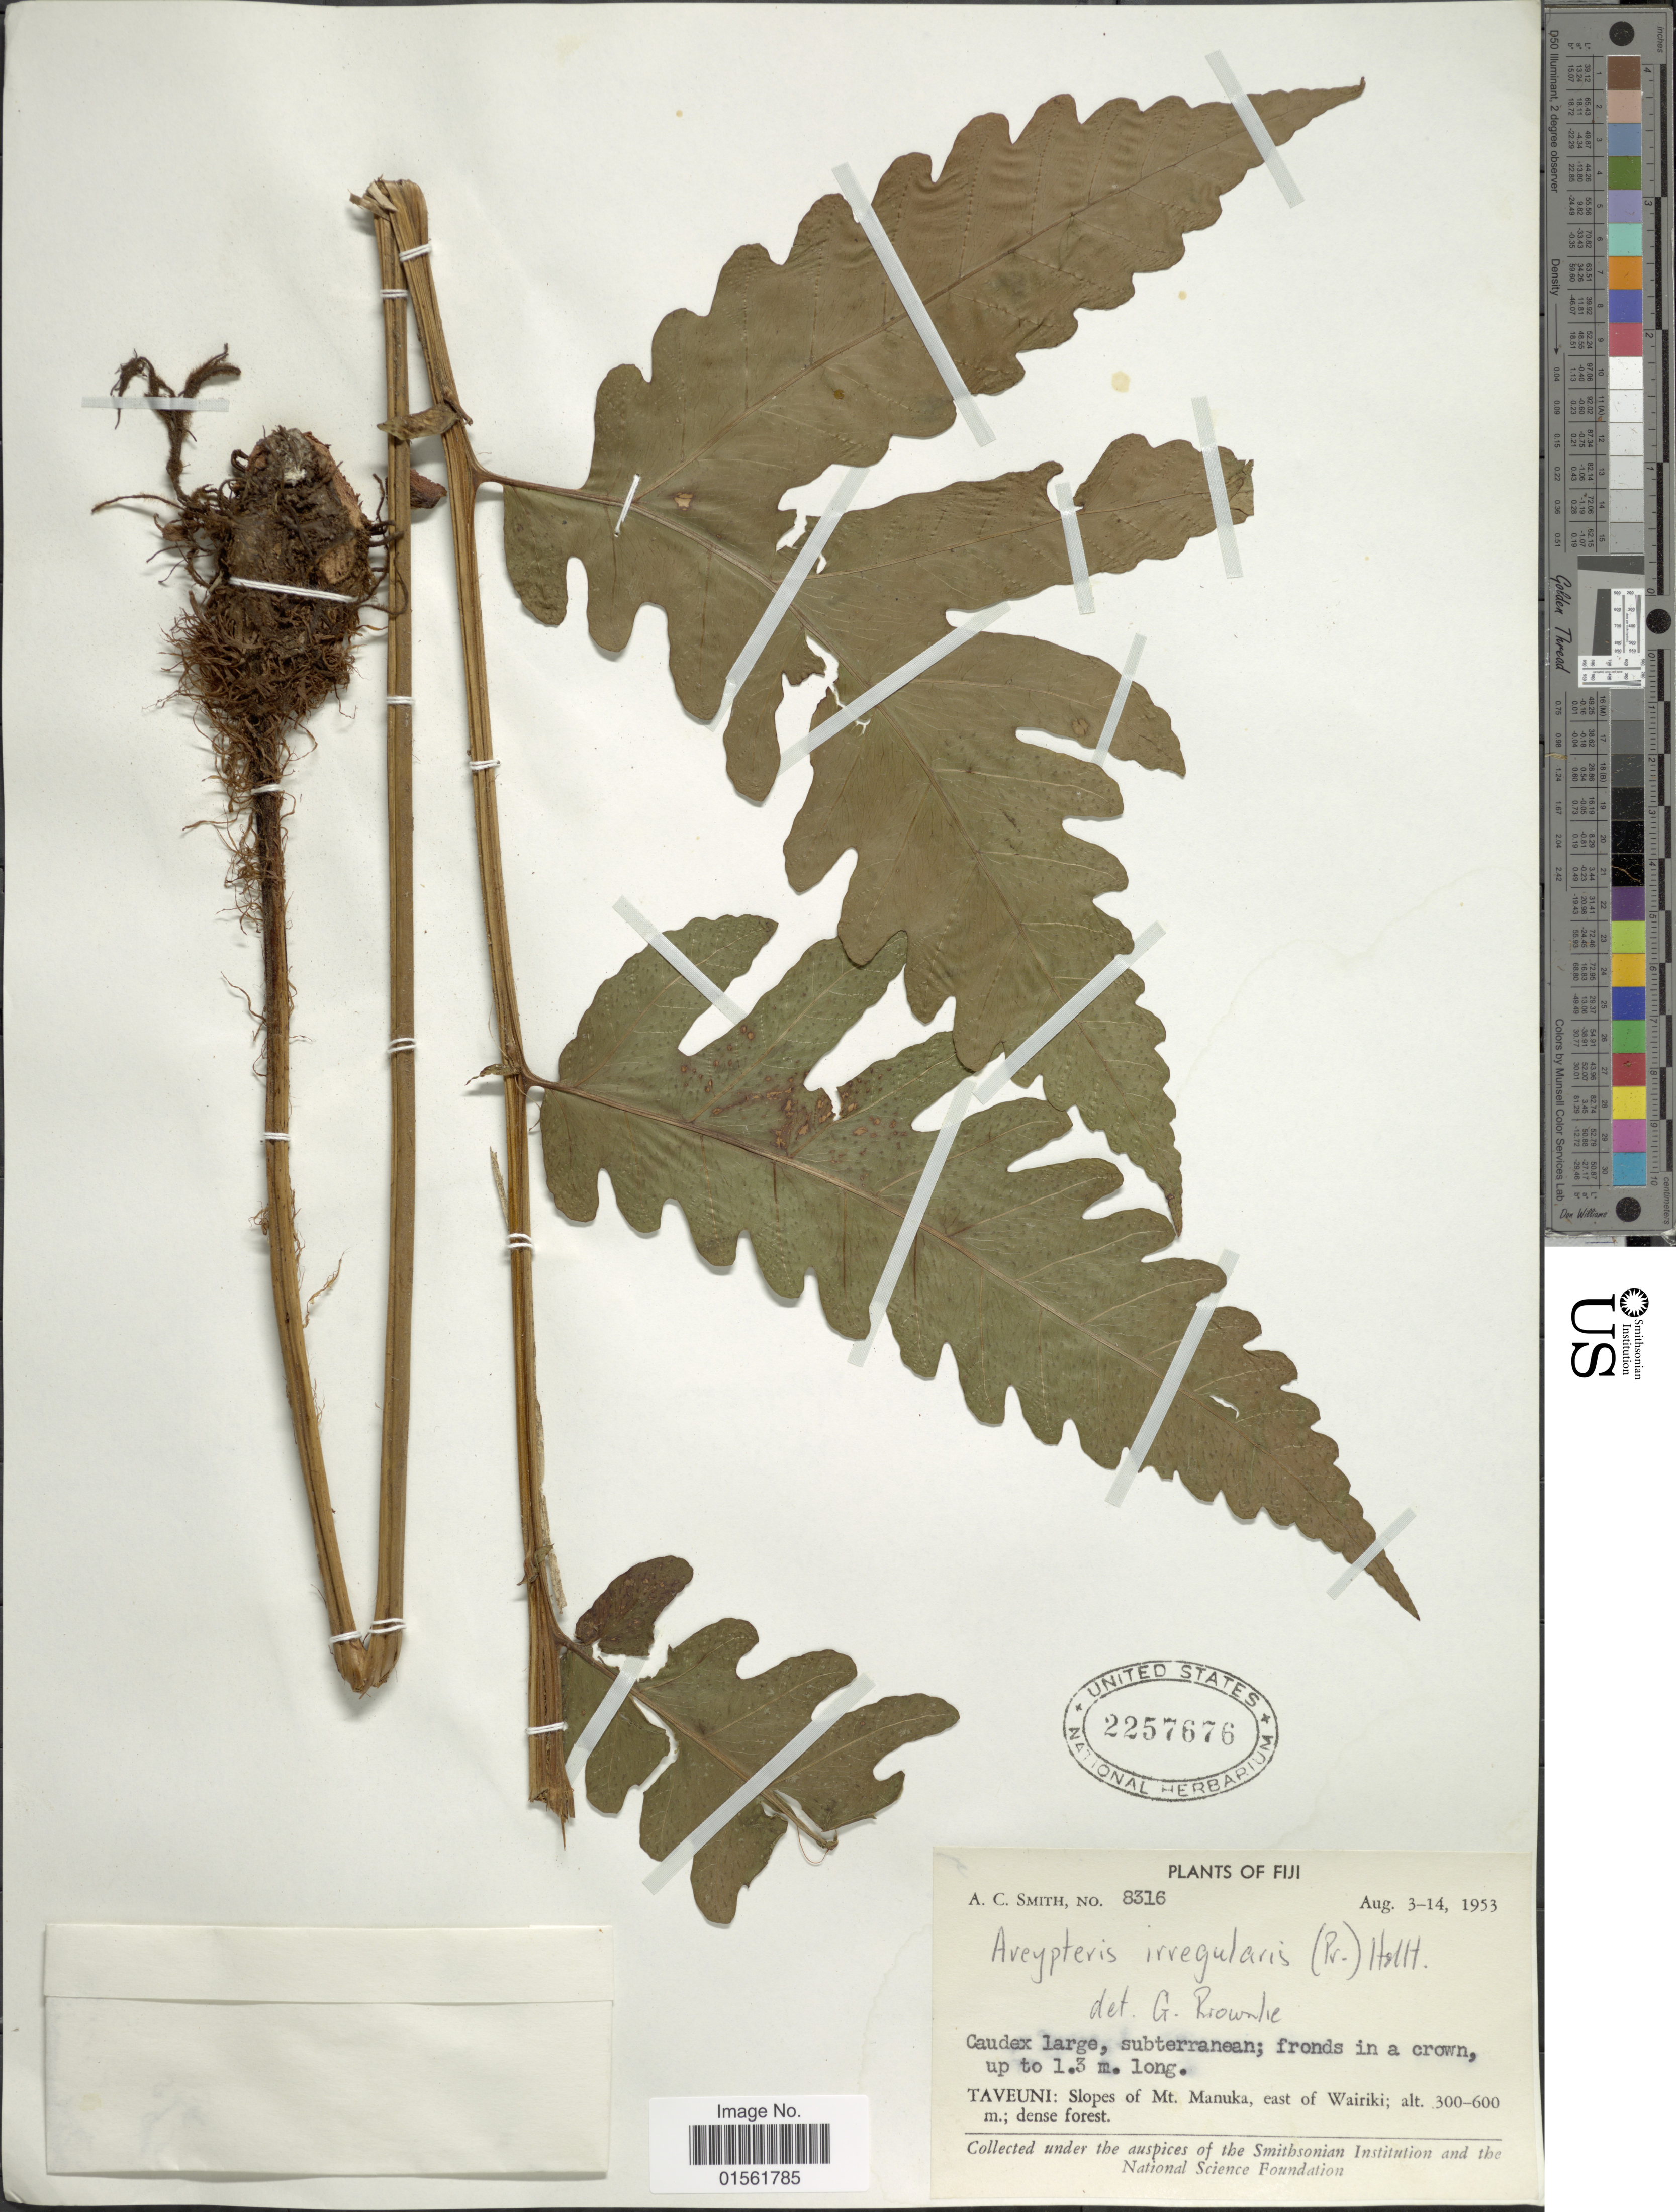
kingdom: Plantae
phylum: Tracheophyta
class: Polypodiopsida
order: Polypodiales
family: Dryopteridaceae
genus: Pleocnemia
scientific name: Pleocnemia irregularis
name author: (C. Presl) Holttum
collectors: A. C. Smith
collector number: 8316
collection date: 1953-08-03/1953-08-14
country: Fiji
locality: Taveuni: Slopes of Mt. Manuka, east of Wairiki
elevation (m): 300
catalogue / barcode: US 2257676